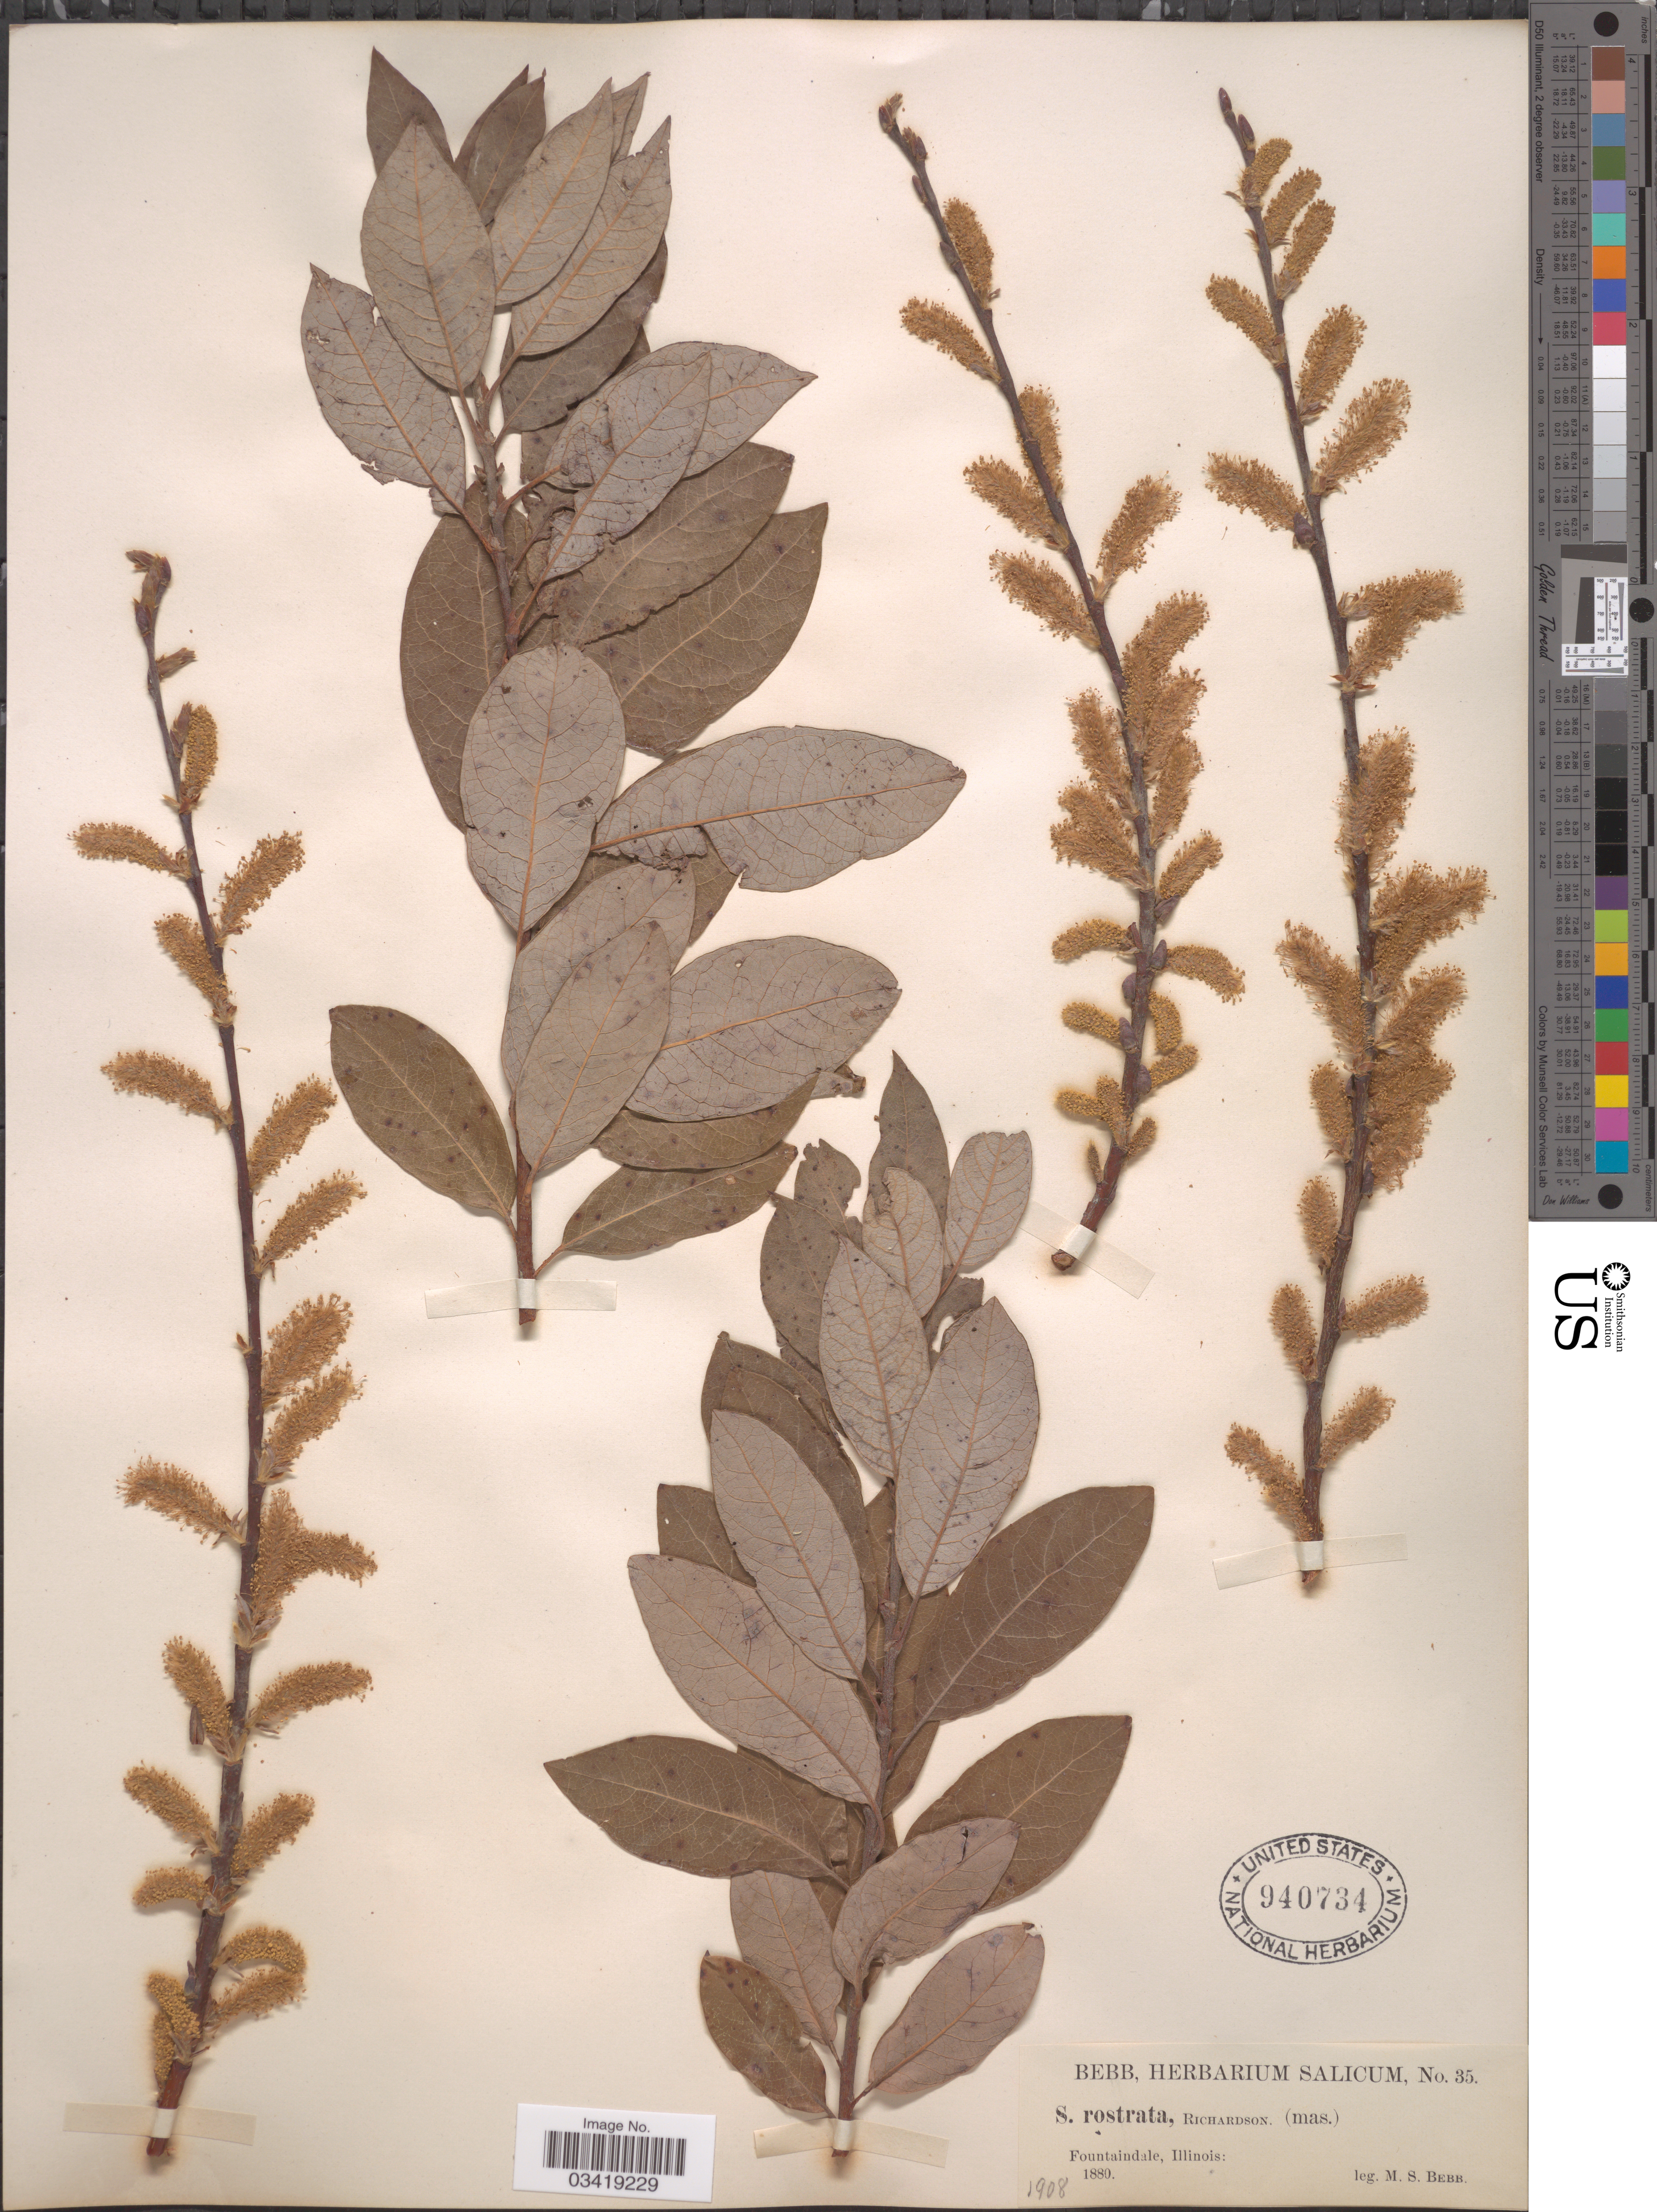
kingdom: Plantae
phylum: Tracheophyta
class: Magnoliopsida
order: Malpighiales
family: Salicaceae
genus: Salix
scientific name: Salix bebbiana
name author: Sarg.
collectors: M. Bebb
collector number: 35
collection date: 1880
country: United States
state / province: Illinois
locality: Fountaindale.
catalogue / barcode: US 940734